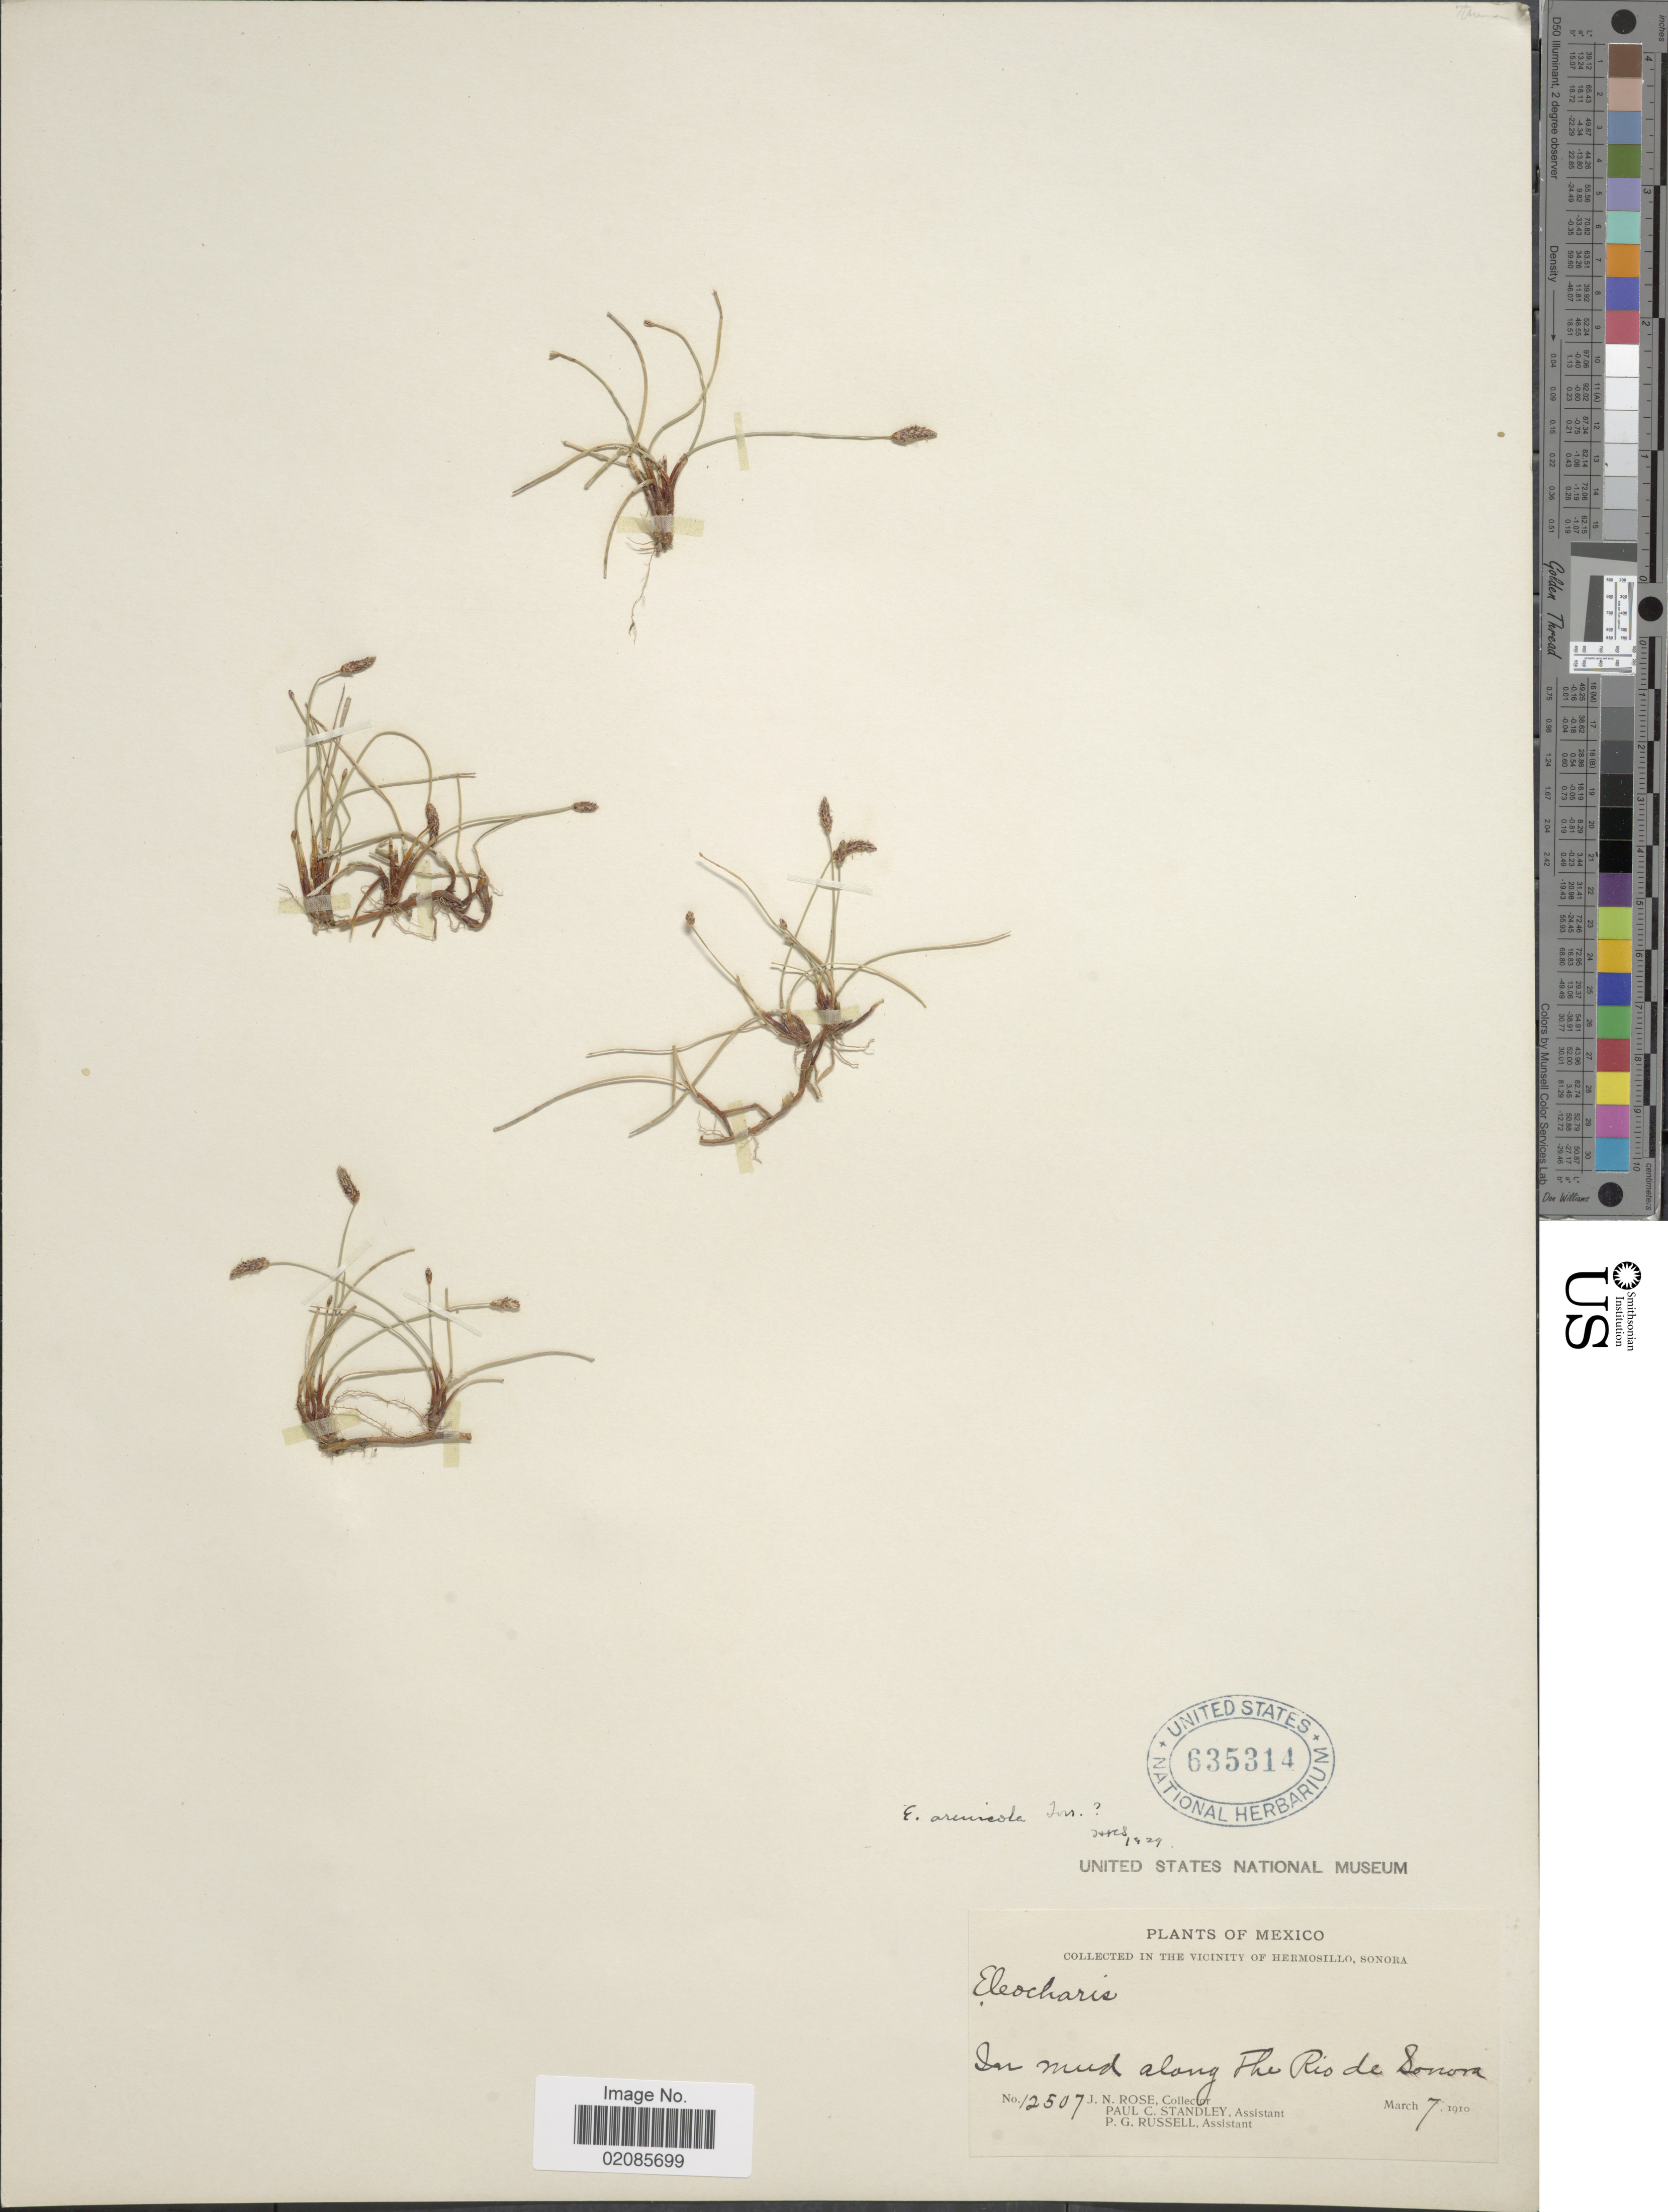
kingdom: Plantae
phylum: Tracheophyta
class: Liliopsida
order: Poales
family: Cyperaceae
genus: Eleocharis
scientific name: Eleocharis montevidensis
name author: Kunth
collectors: J. N. Rose, P. C. Standley & P. G. Russell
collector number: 12507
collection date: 1910-03-07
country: Mexico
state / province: Sonora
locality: In the vicinity of Hermosillo, in mud along the Rio de Sonora.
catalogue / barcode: US 635314